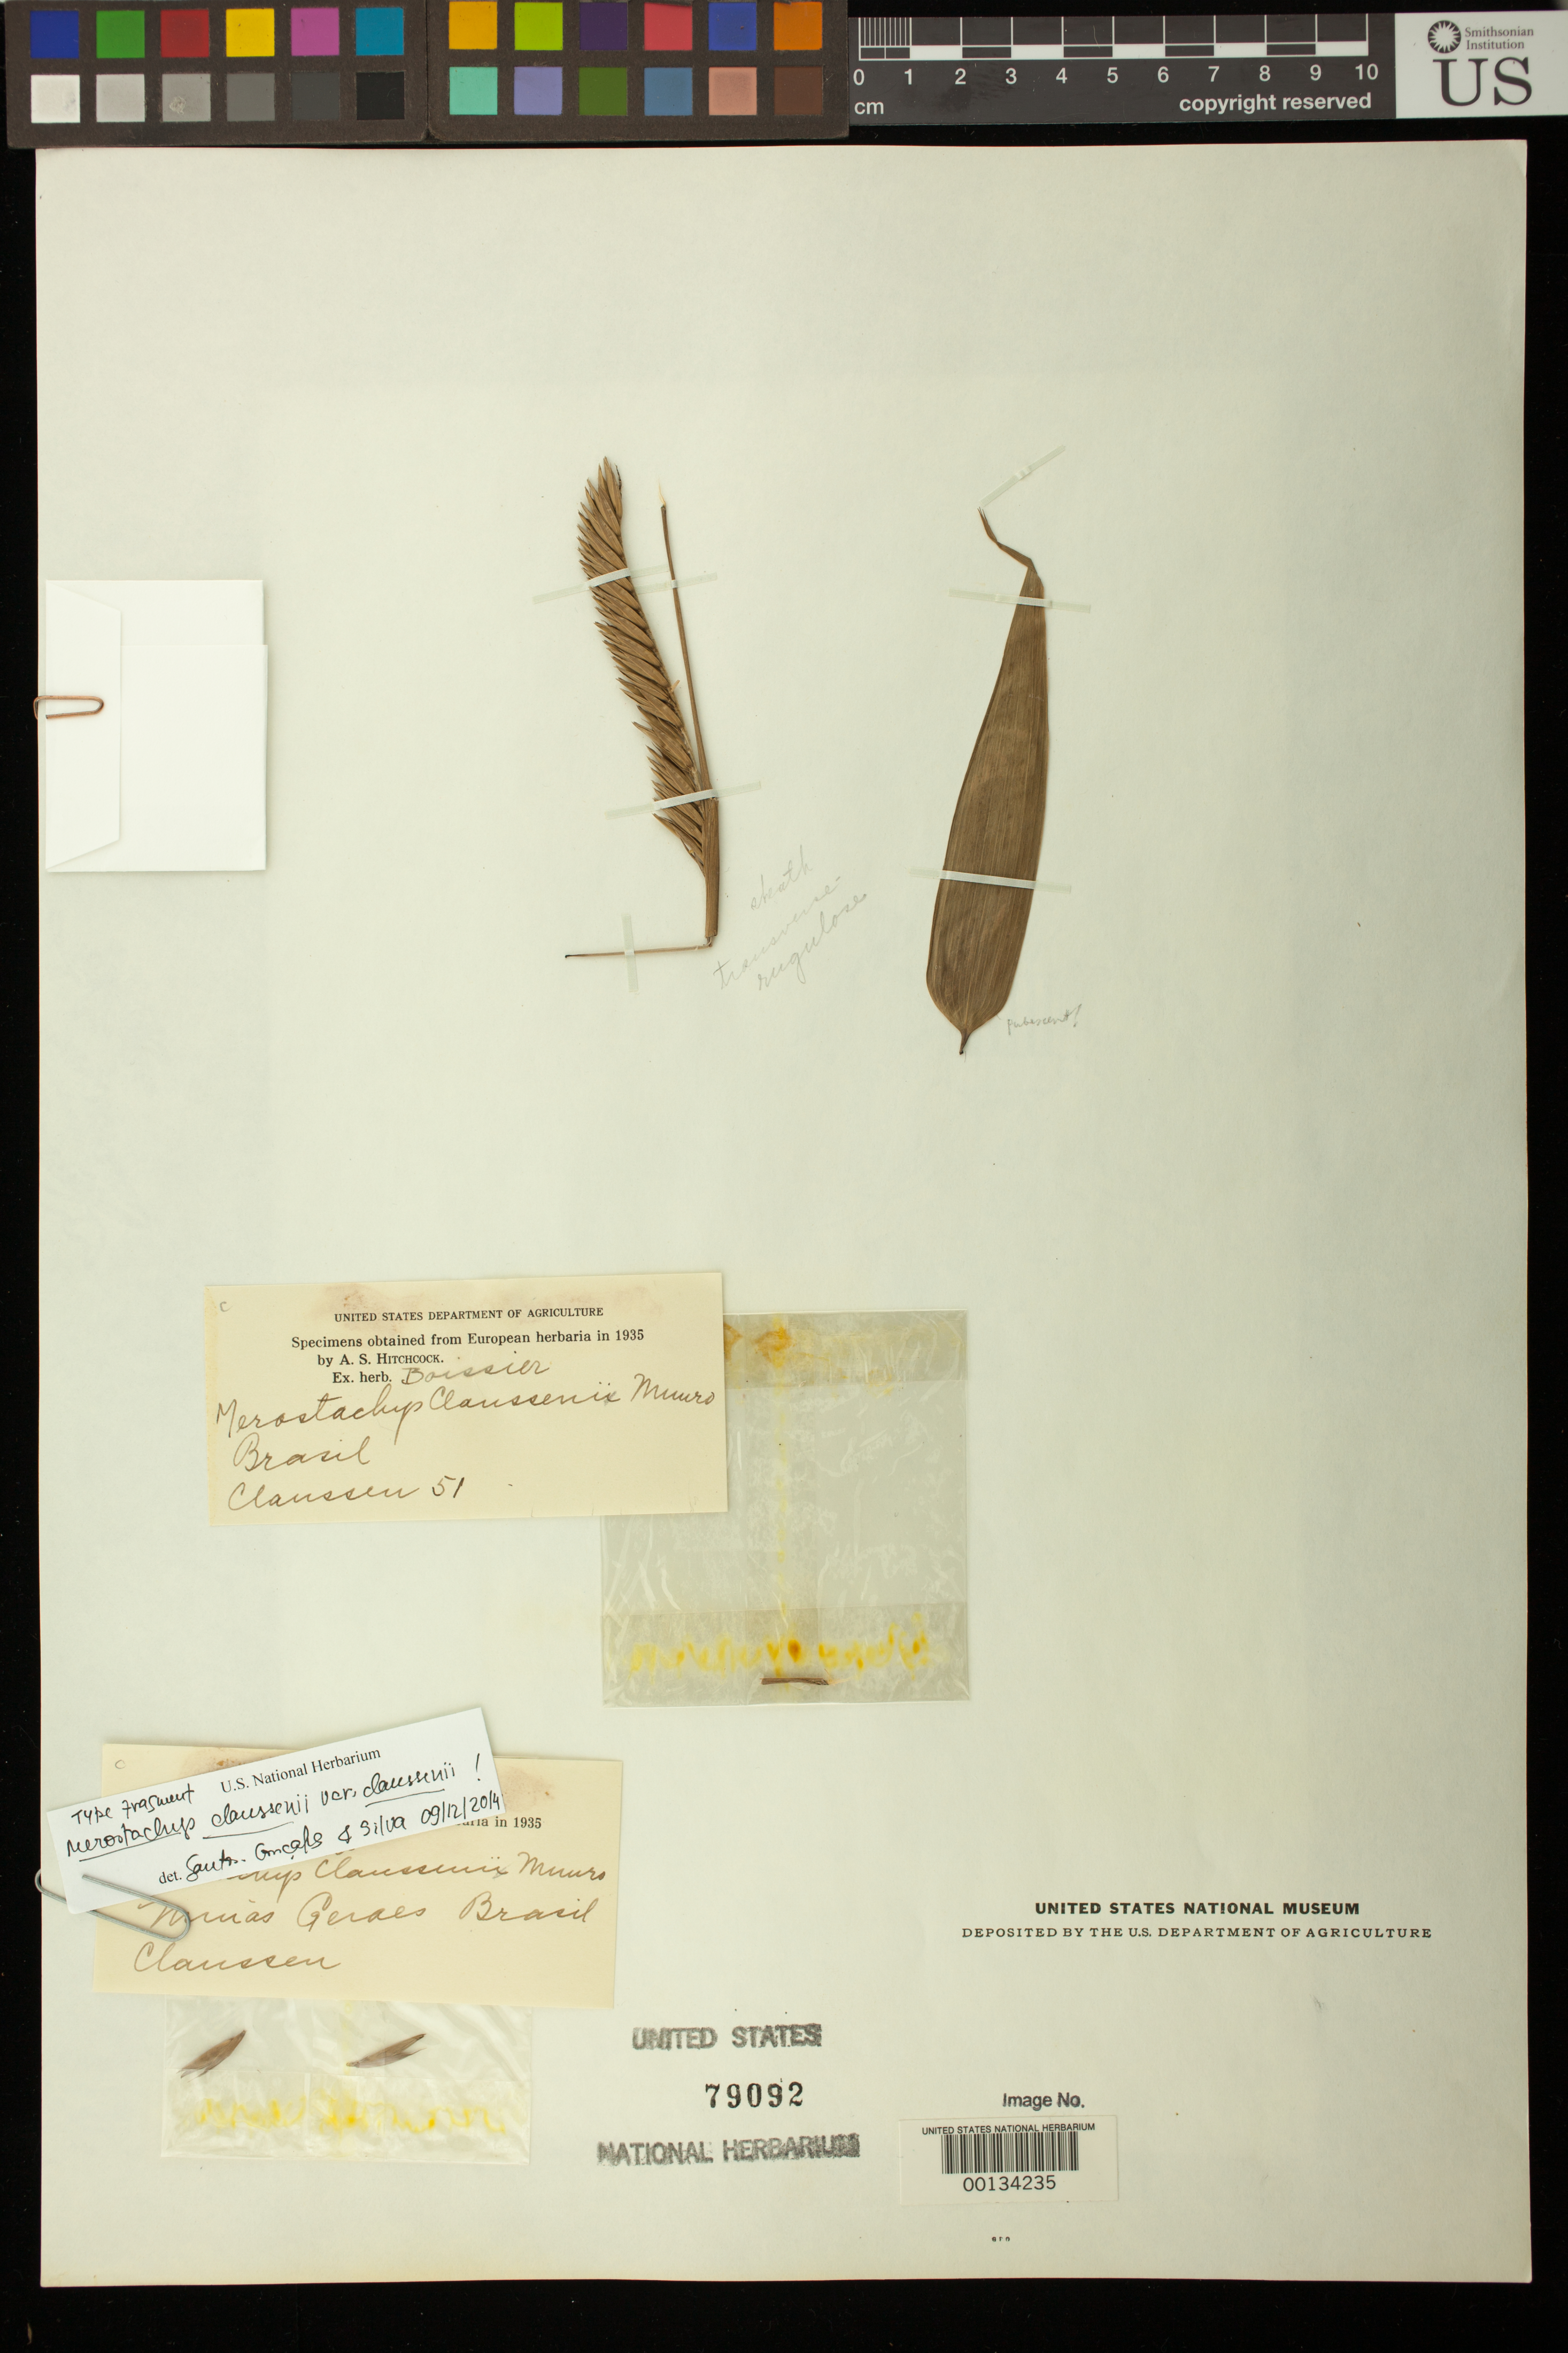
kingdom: Plantae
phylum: Tracheophyta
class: Liliopsida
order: Poales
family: Poaceae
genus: Merostachys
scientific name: Merostachys claussenii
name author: Munro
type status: Type Fragment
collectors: M. Claussen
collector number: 51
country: Brazil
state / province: Minas Gerais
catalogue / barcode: US 79092